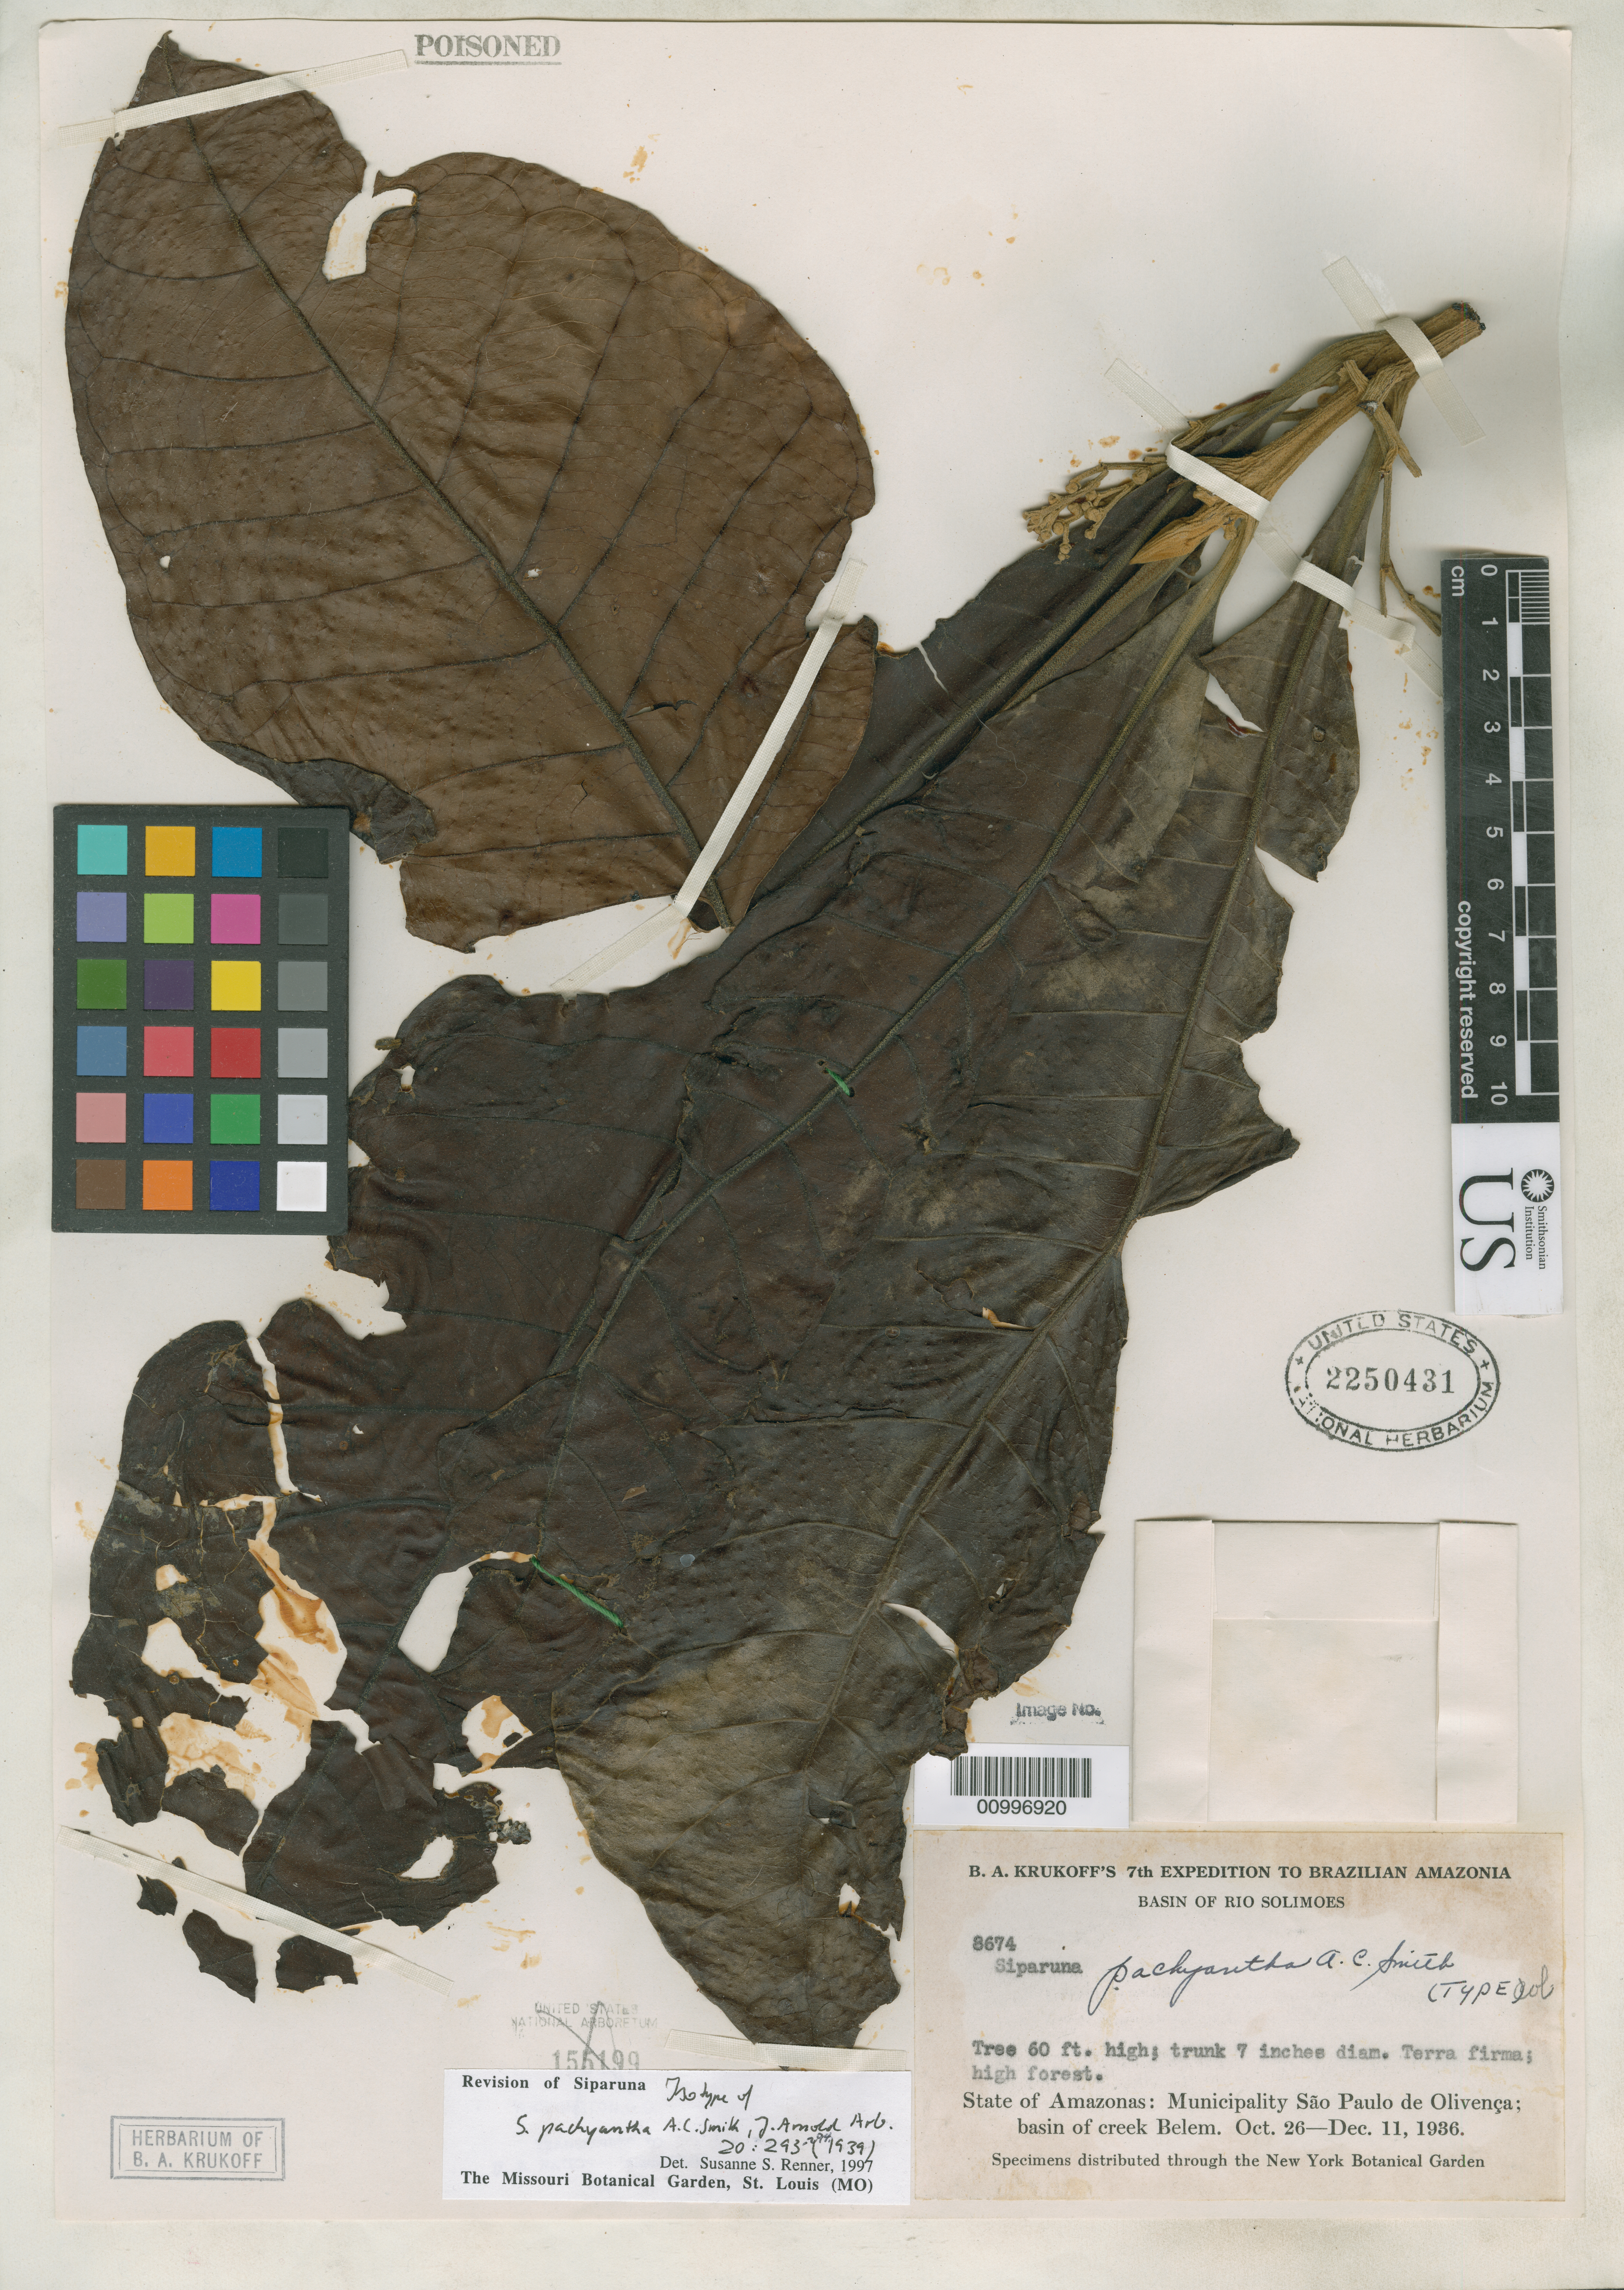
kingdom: Plantae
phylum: Tracheophyta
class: Magnoliopsida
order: Laurales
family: Siparunaceae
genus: Siparuna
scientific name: Siparuna pachyantha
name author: A.C. Sm.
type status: Isotype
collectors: B. A. Krukoff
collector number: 8674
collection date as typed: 26 Oct 1936 to 11 Dec 1936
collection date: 1936-10-26/1936-12-11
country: Brazil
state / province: Amazonas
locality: São Paulo de Olivença, Basin of Creek Belem.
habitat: High forest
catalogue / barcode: US 2250431